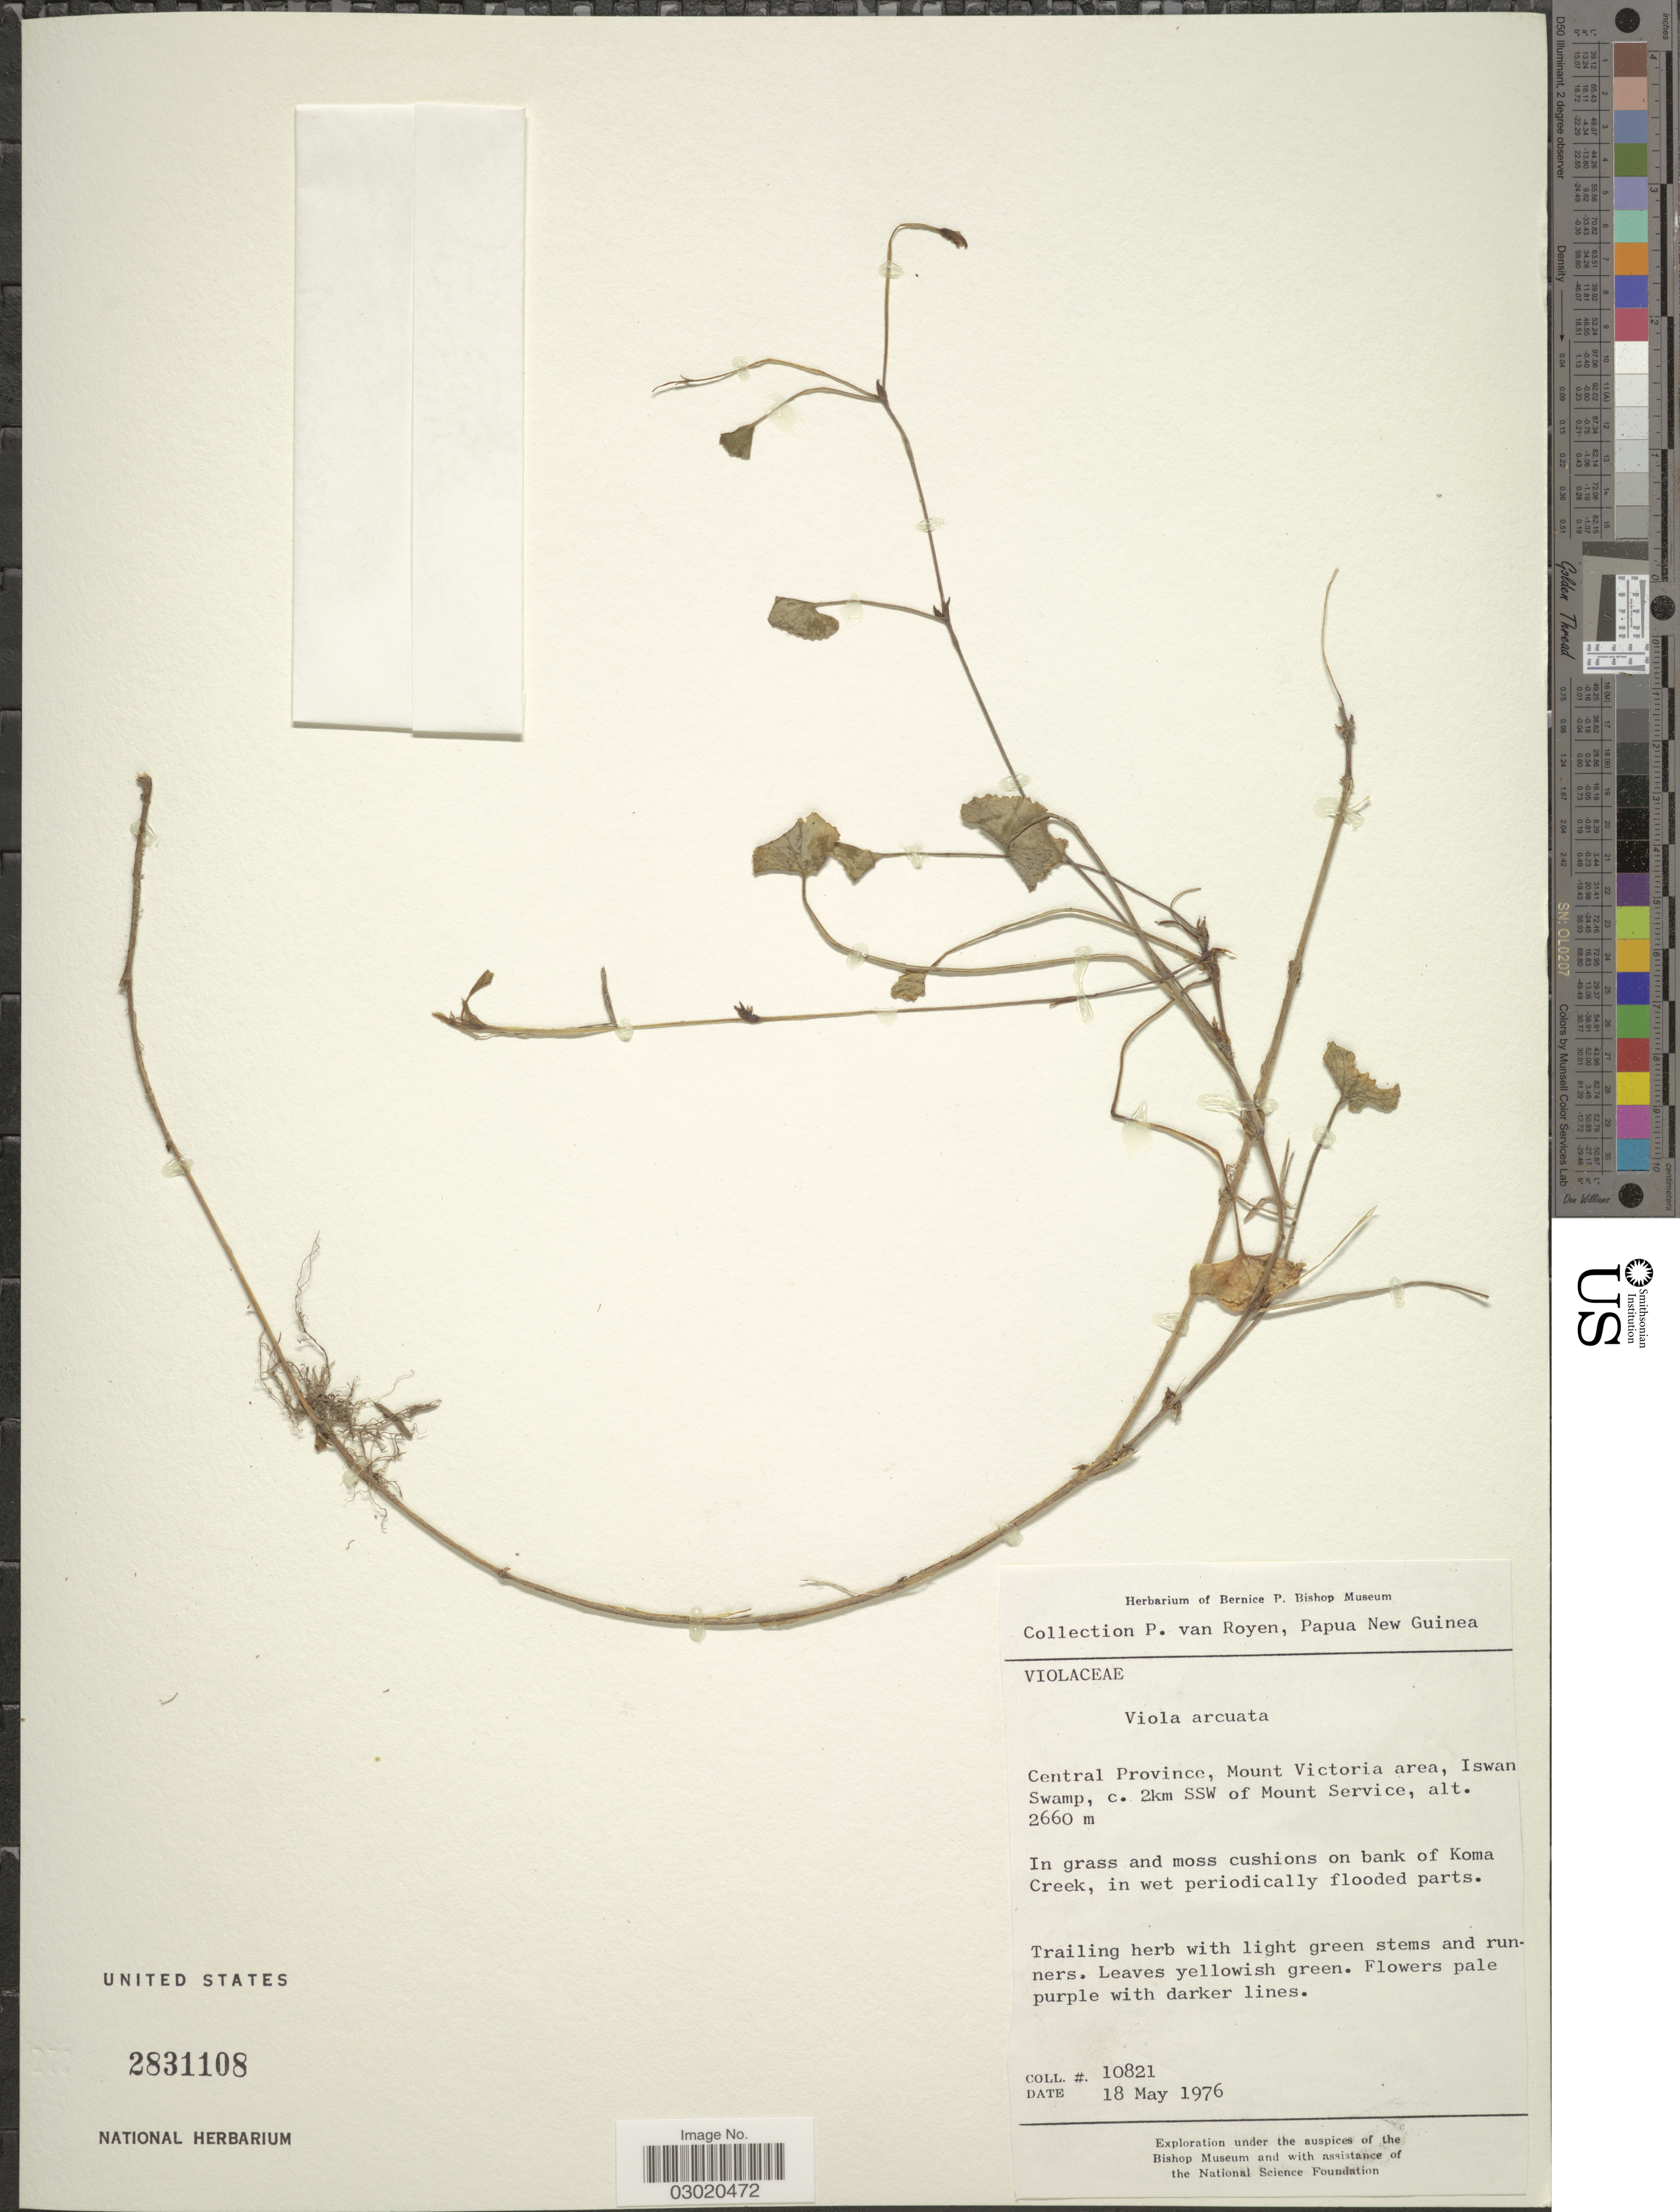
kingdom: Plantae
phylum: Tracheophyta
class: Magnoliopsida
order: Malpighiales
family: Violaceae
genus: Viola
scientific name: Viola arcuata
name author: Blume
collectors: P. van Royen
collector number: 10821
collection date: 1976-05-18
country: Papua New Guinea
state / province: Central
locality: Central Province, Mount Victoria area, Iswan Swamp, c. 2km SSw of Mount Service. In grass and moss cushions on bank of Koma Creek.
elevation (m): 2660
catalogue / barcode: US 2831108